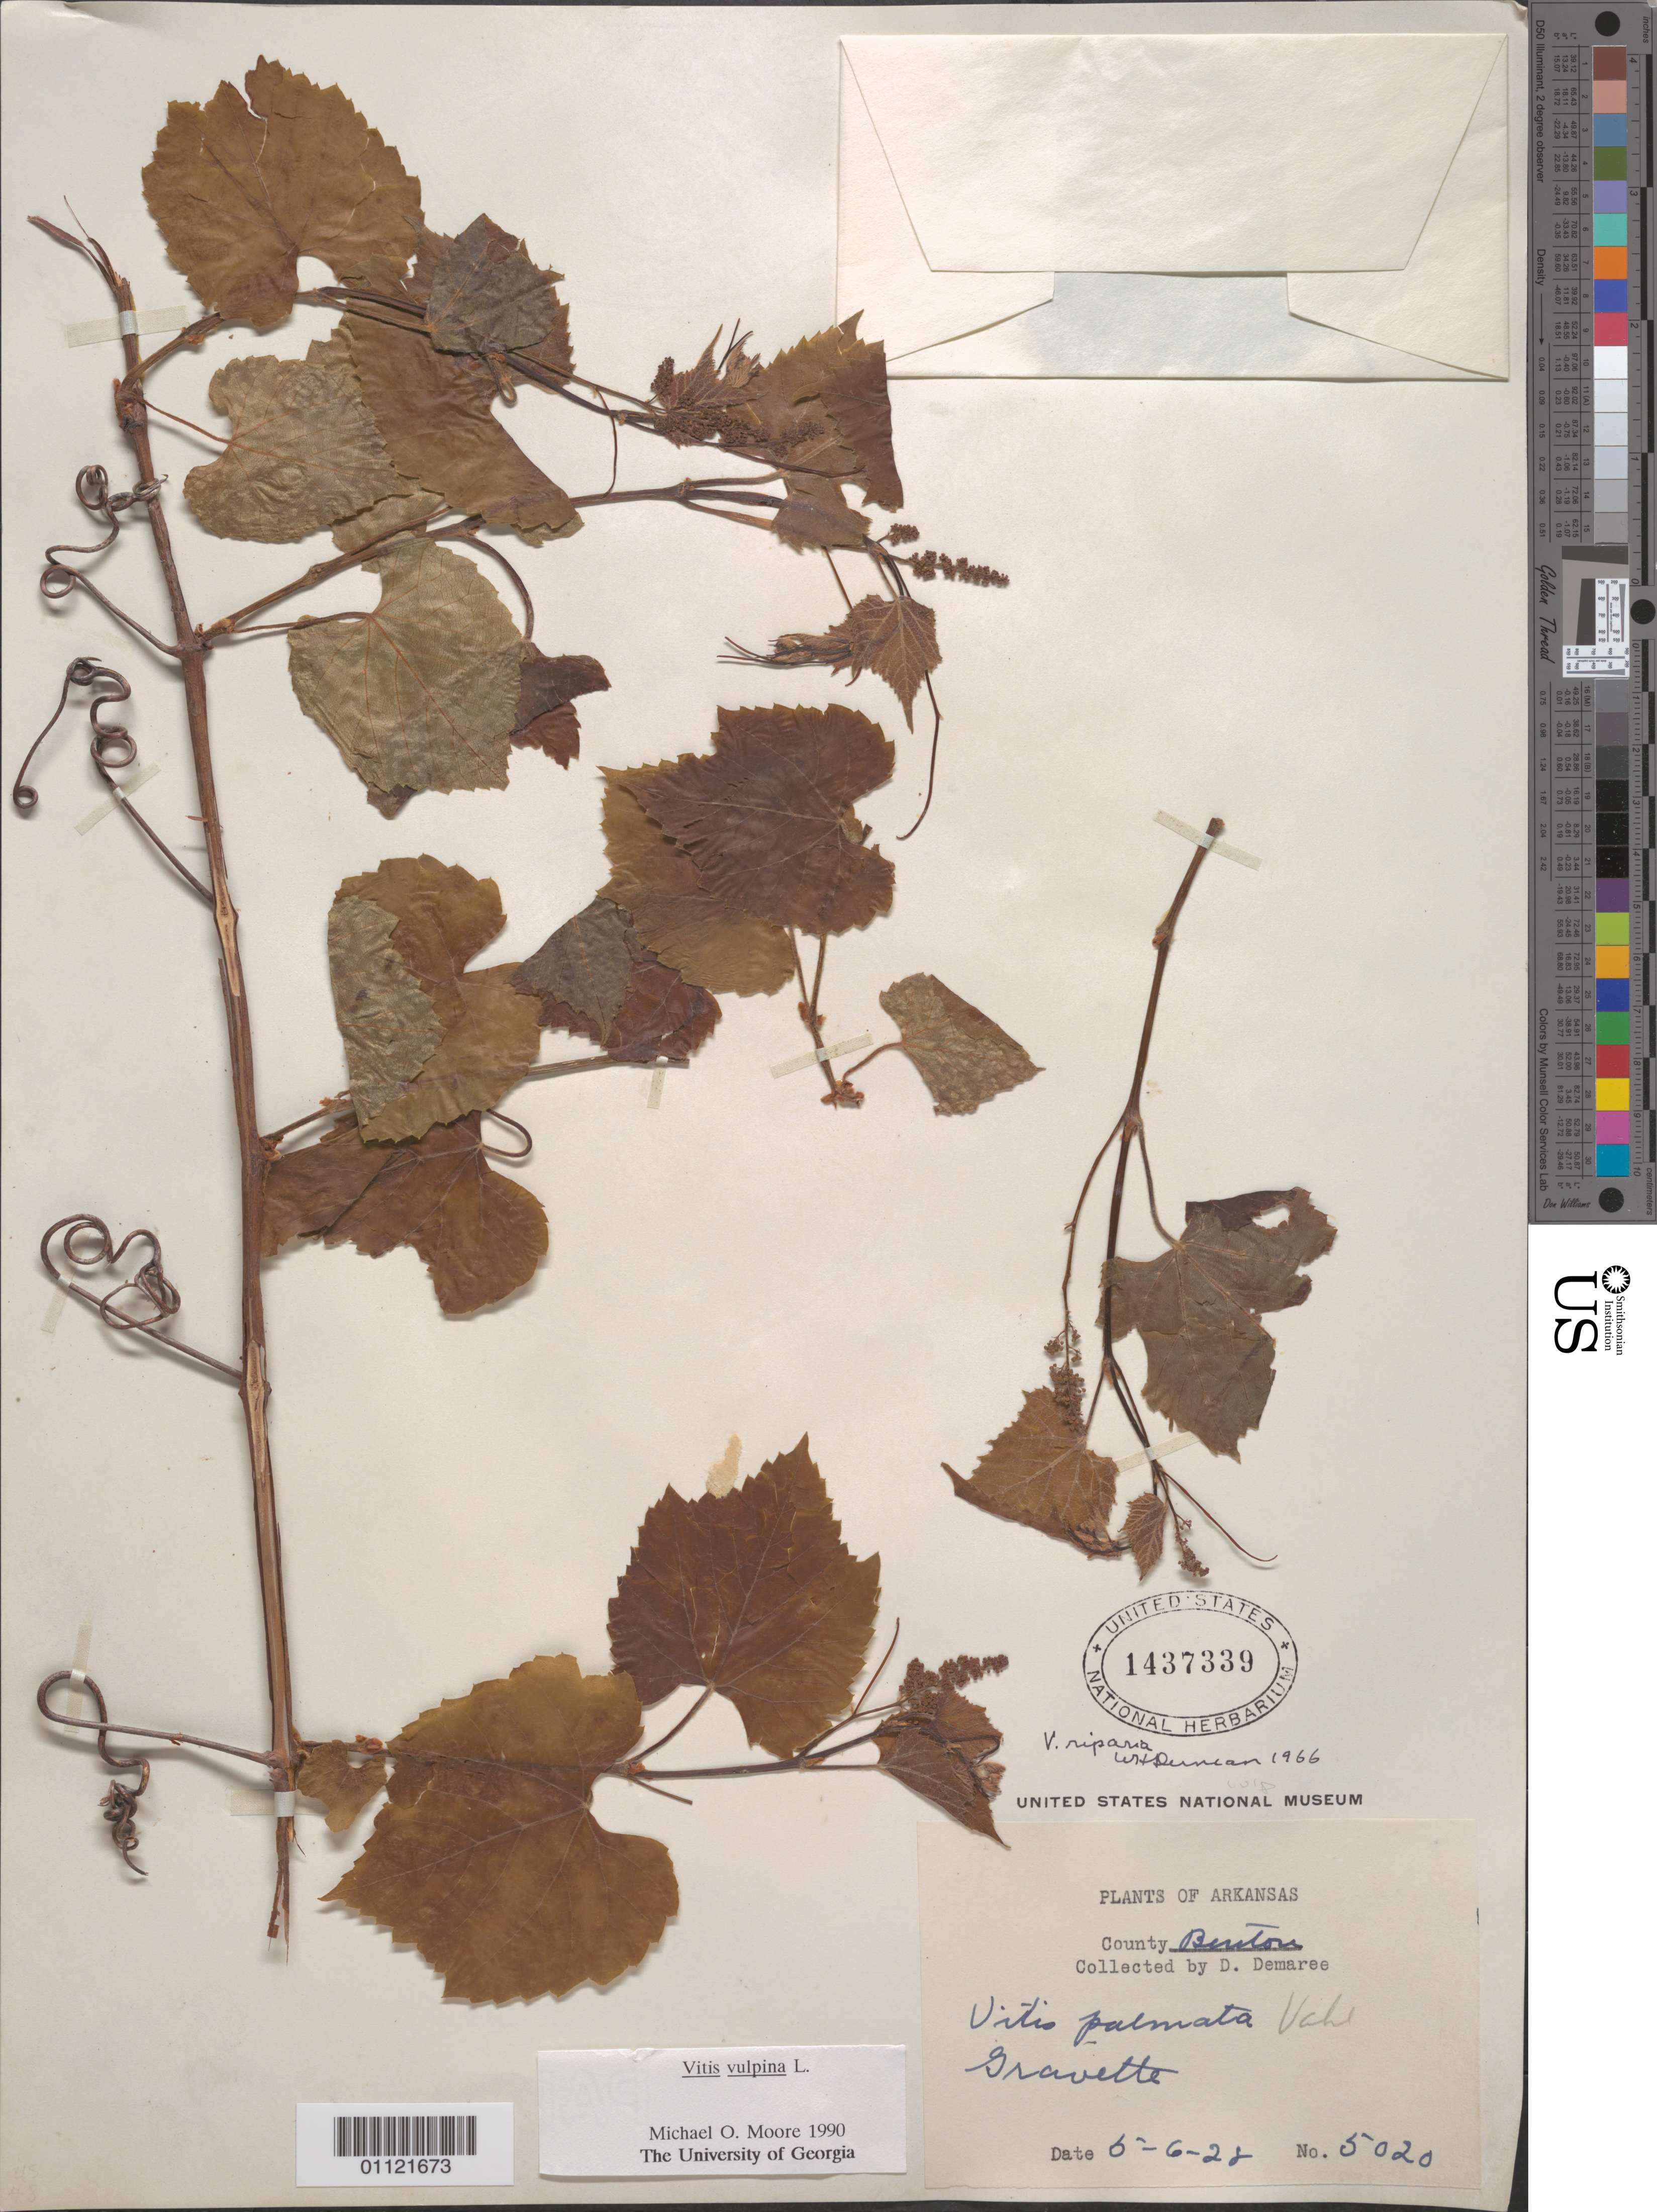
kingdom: Plantae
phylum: Tracheophyta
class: Magnoliopsida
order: Vitales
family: Vitaceae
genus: Vitis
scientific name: Vitis vulpina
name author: L.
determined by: Moore, M. O.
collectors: D. Demaree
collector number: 5020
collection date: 1928-05-06 or 1928-06-05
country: United States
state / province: Arkansas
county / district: Benton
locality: Gravette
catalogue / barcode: US 1437339